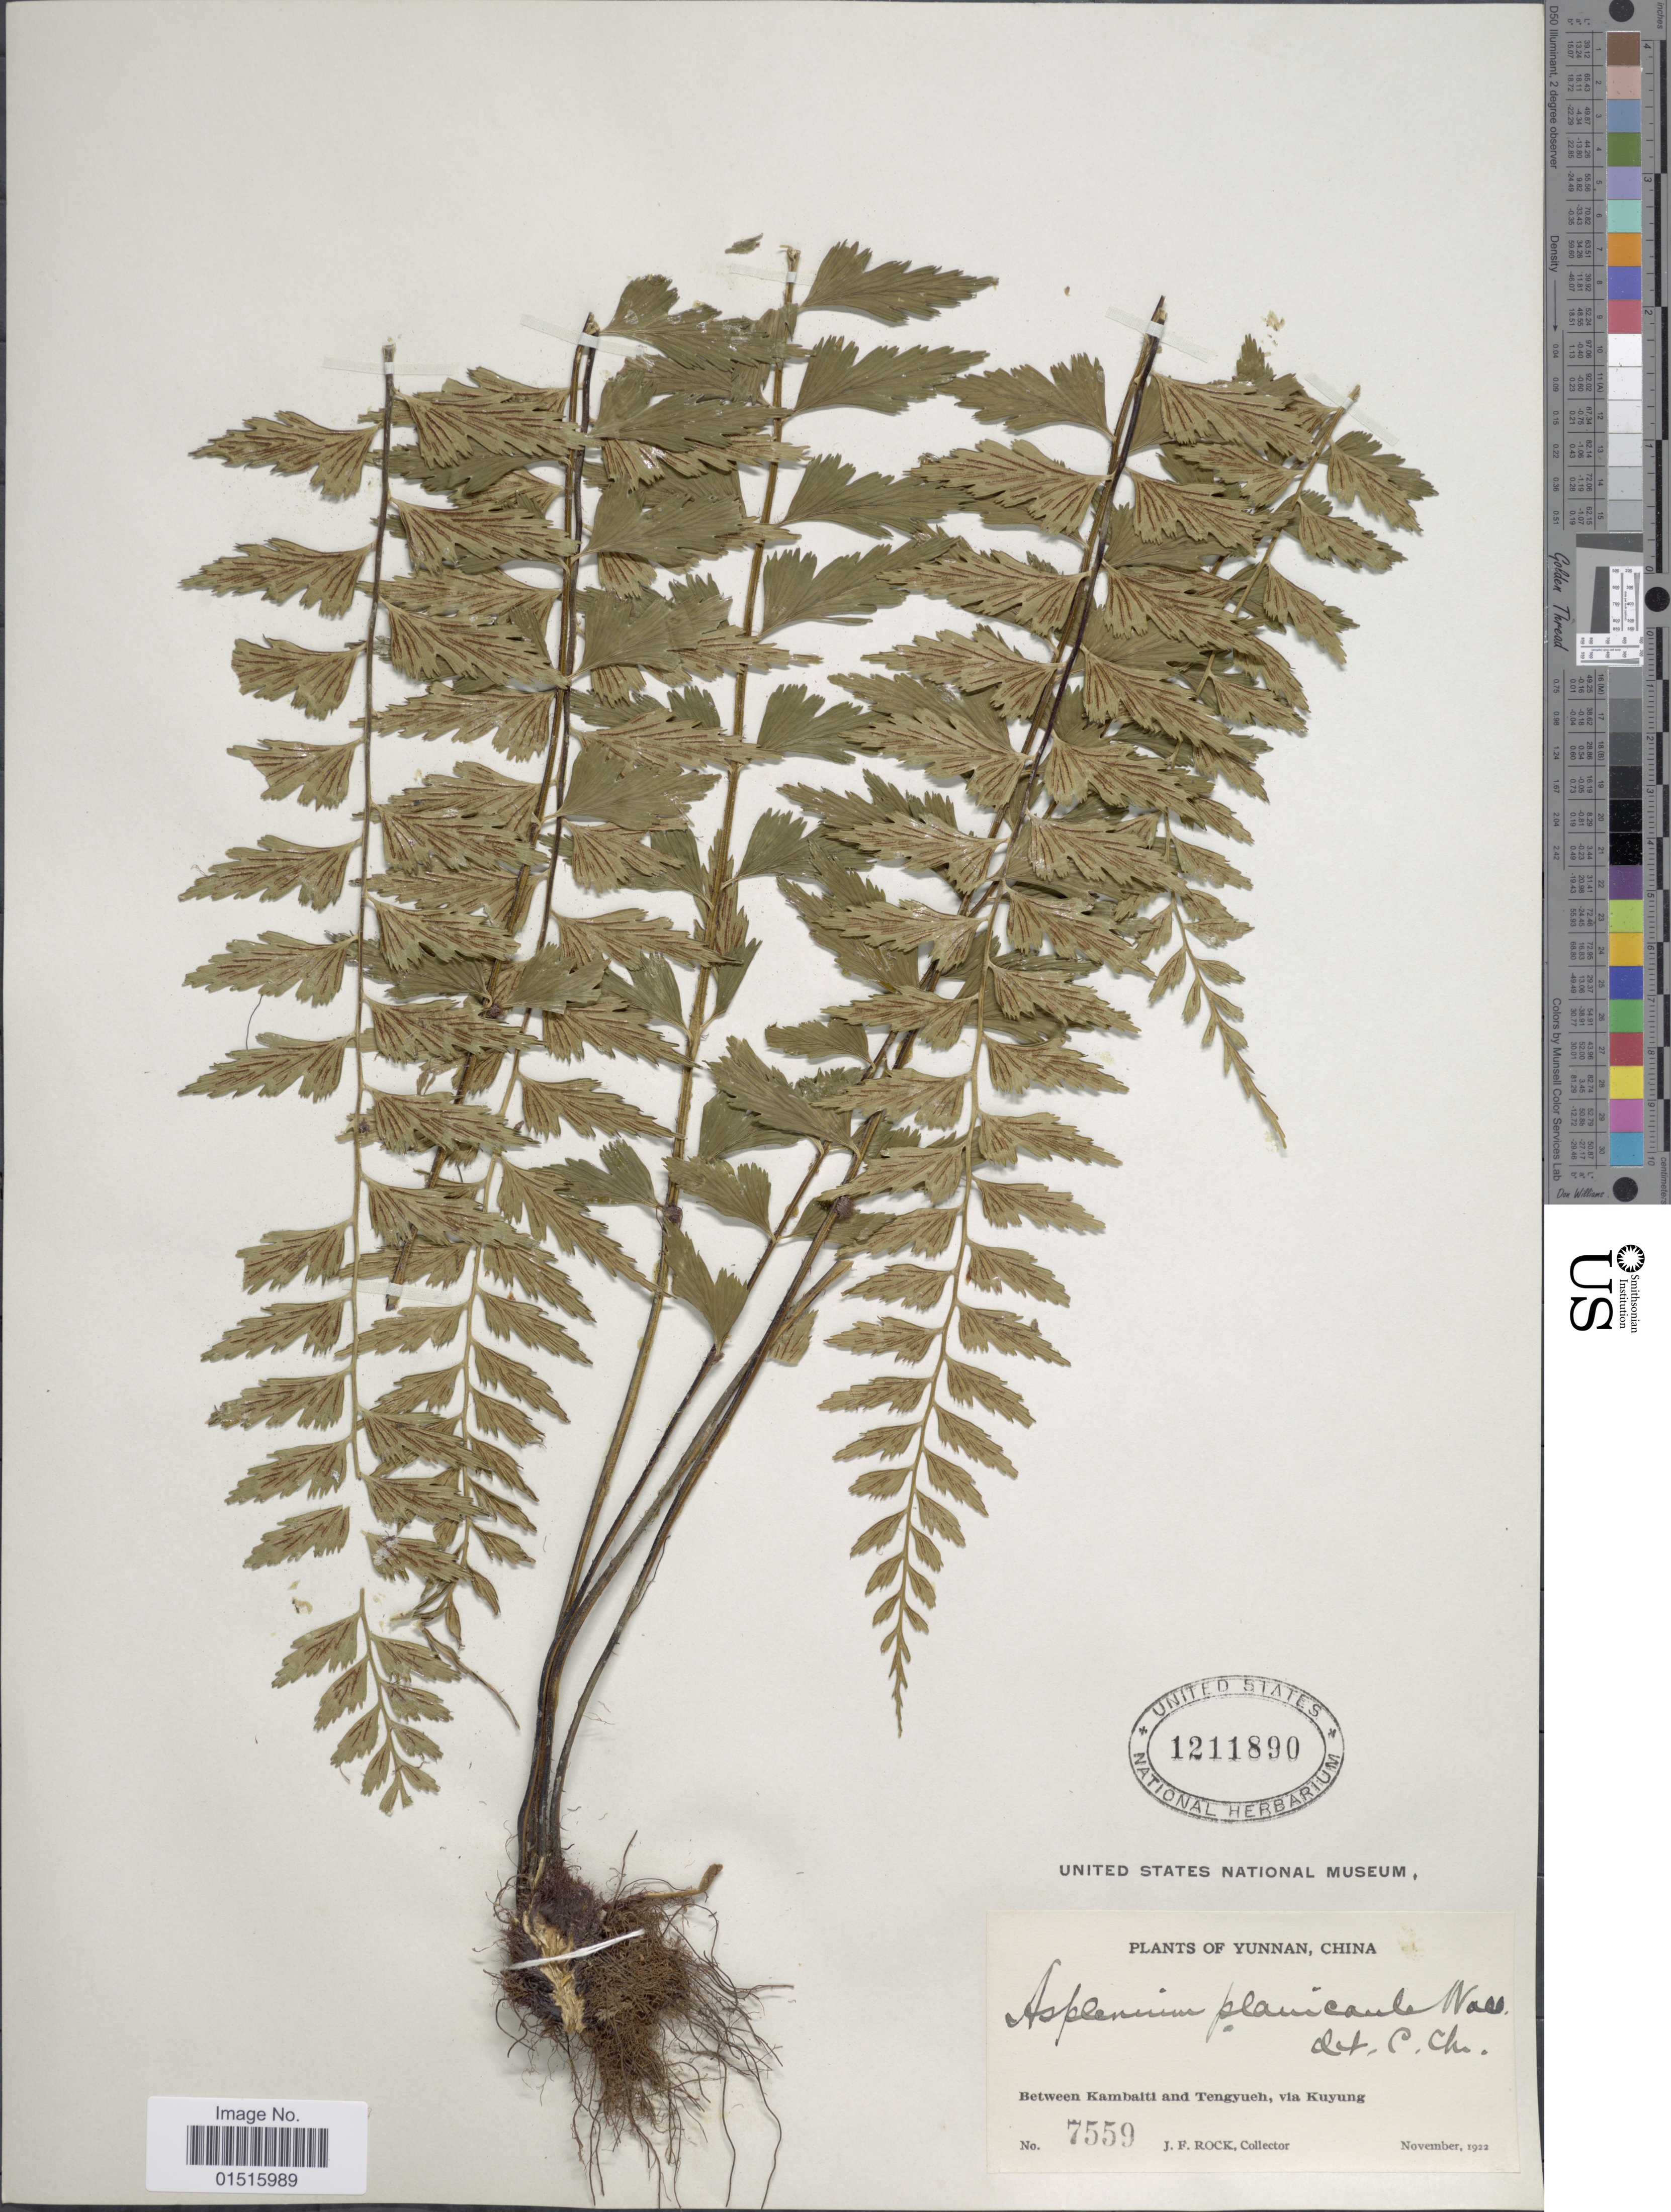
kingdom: Plantae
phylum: Tracheophyta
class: Polypodiopsida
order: Polypodiales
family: Aspleniaceae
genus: Asplenium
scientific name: Asplenium yoshinagae var. planicaule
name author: (Wall. ex Mett.) C.V. Morton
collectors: J. Rock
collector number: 4559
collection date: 1922-11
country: China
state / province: Yunnan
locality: Between Kambaiti and Tengyueh, via Kuyung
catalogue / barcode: US 1211890